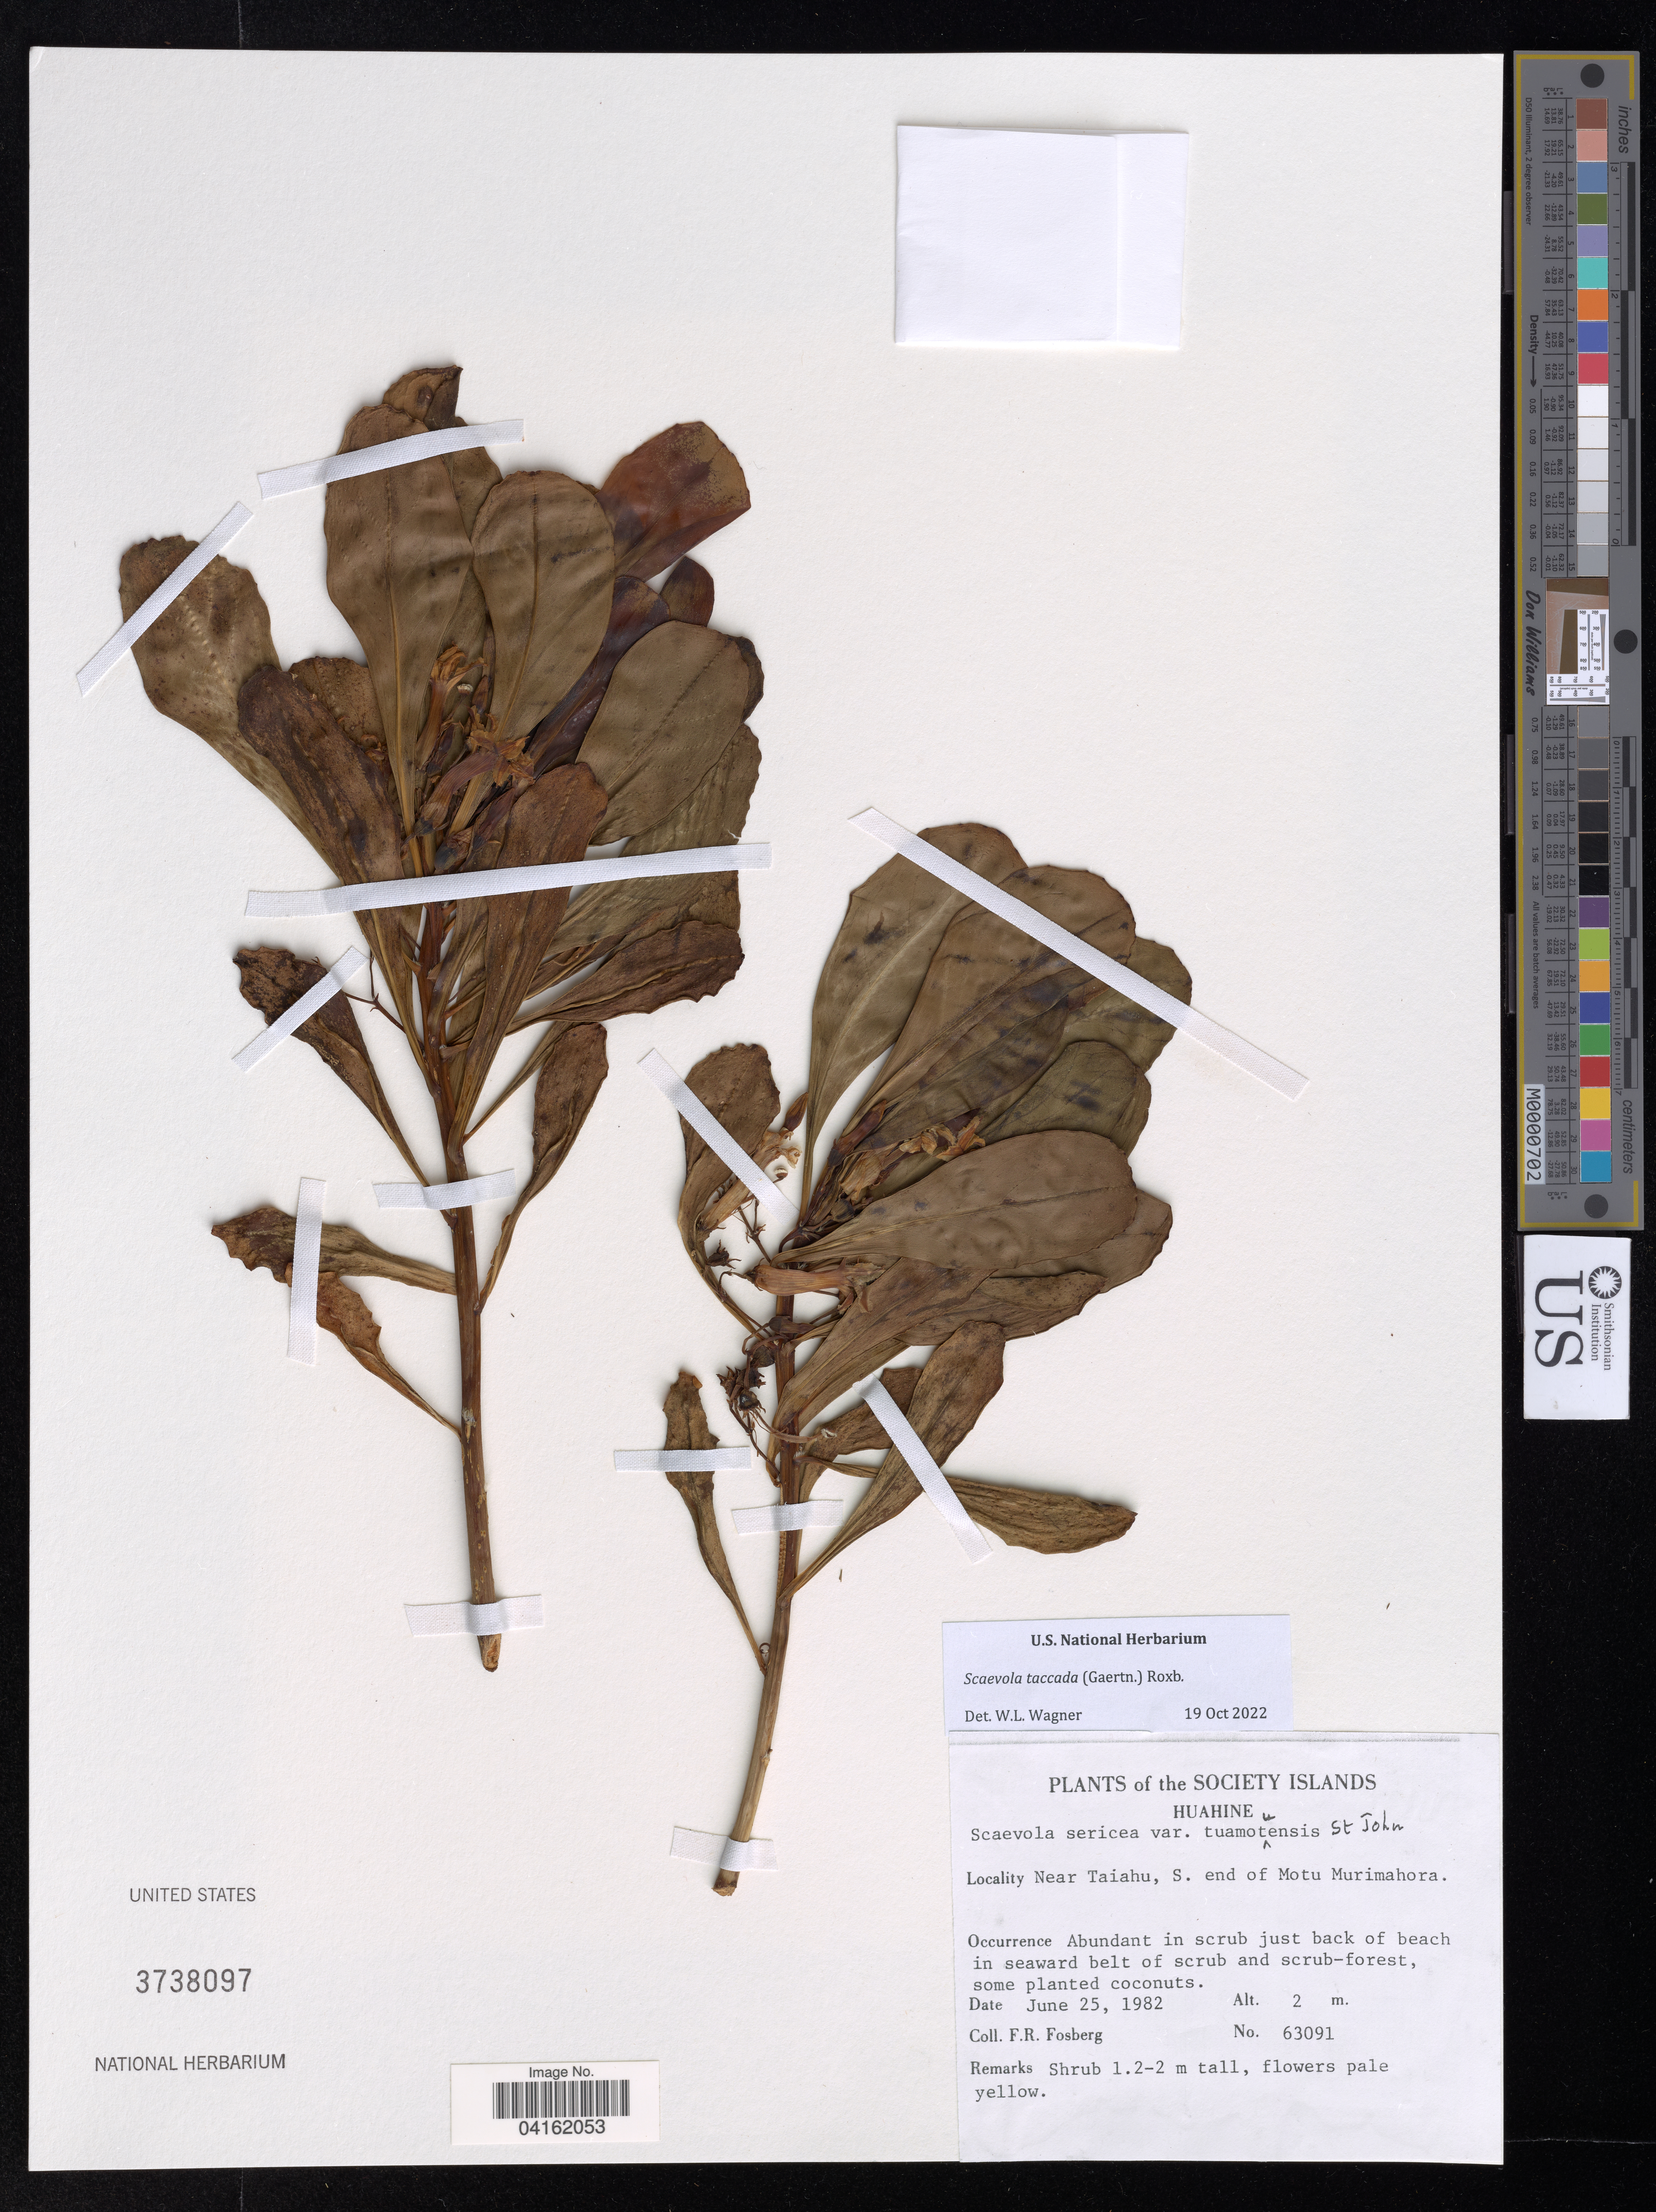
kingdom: Plantae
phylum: Tracheophyta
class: Magnoliopsida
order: Asterales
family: Goodeniaceae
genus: Scaevola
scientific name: Scaevola taccada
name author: (Gaertn.) Roxb.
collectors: F. R. Fosberg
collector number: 63091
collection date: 1982-06-25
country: French Polynesia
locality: Society Islands. Huahine. Near Taiahu, S. end of Motu Murimahora.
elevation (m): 2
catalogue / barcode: US 3738097